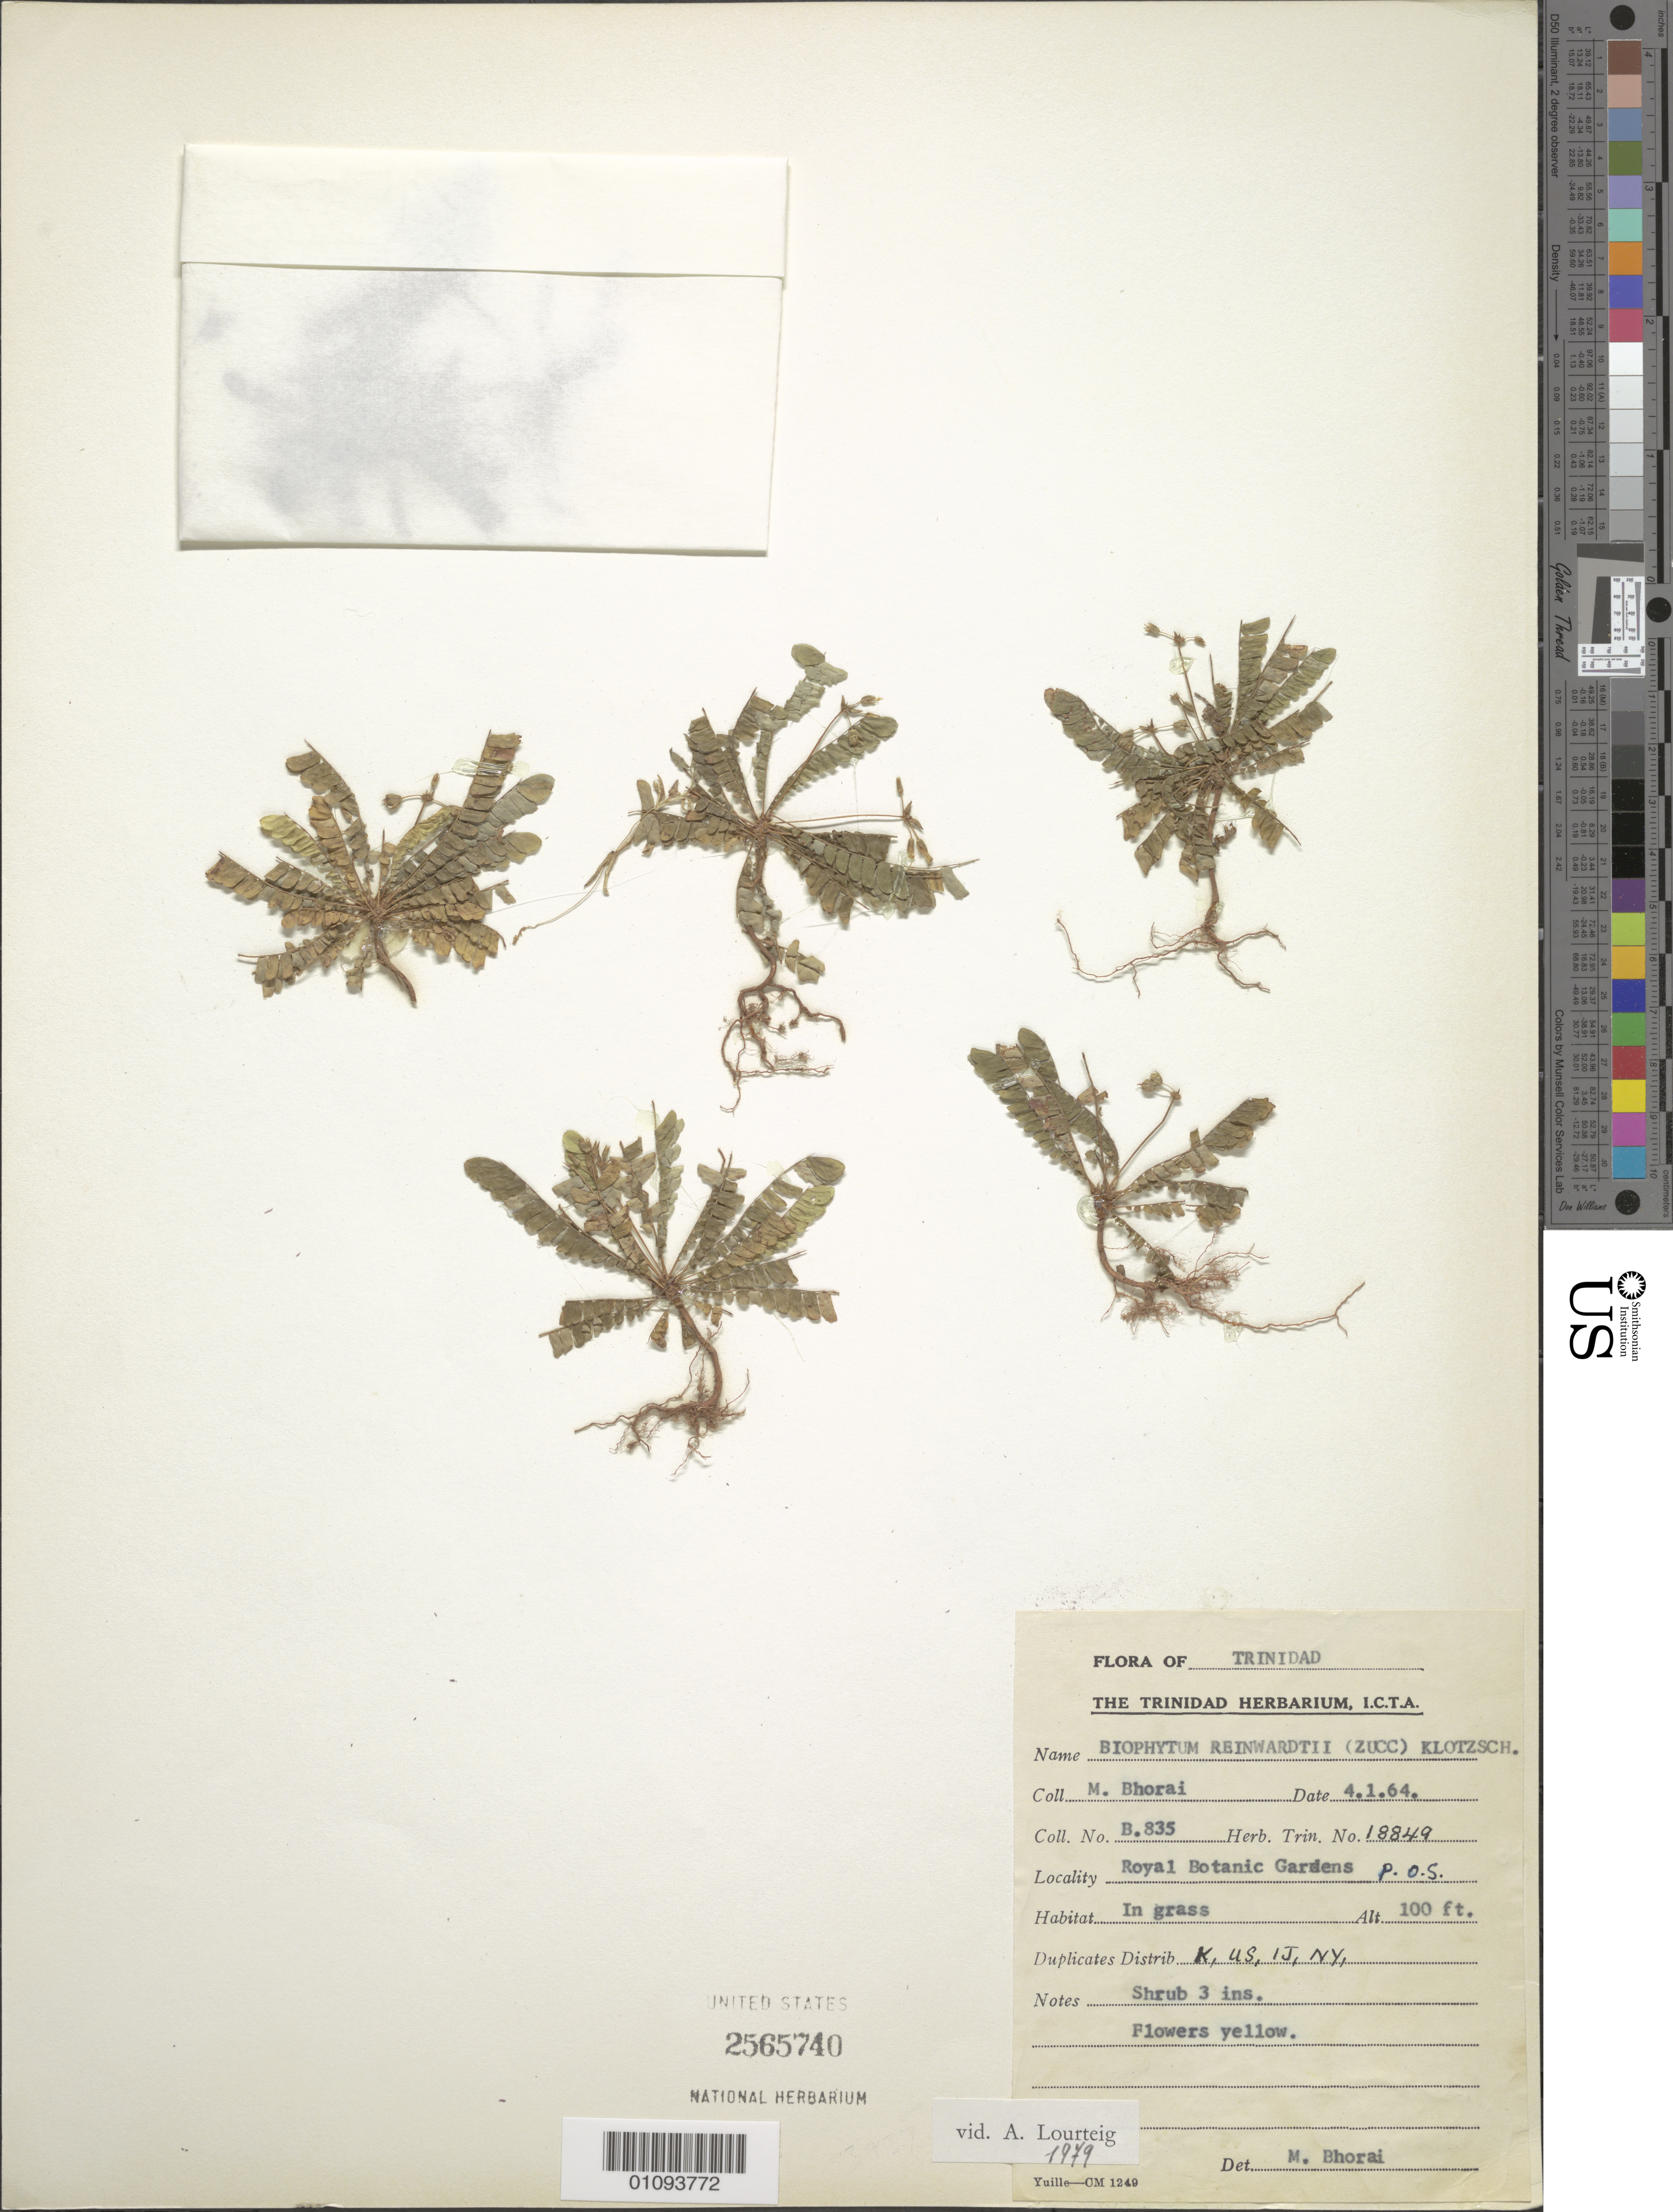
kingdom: Plantae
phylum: Tracheophyta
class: Magnoliopsida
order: Oxalidales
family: Oxalidaceae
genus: Biophytum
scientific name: Biophytum reinwardtii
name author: (Zucc.) Klotzsch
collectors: M. Bhorai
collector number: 18849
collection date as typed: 04 Jan 1964 or 01 Apr 1964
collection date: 1964-01-04 or 1964-04-01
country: Trinidad and Tobago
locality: Royal Botanic Gardens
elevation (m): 30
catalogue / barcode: US 2565740